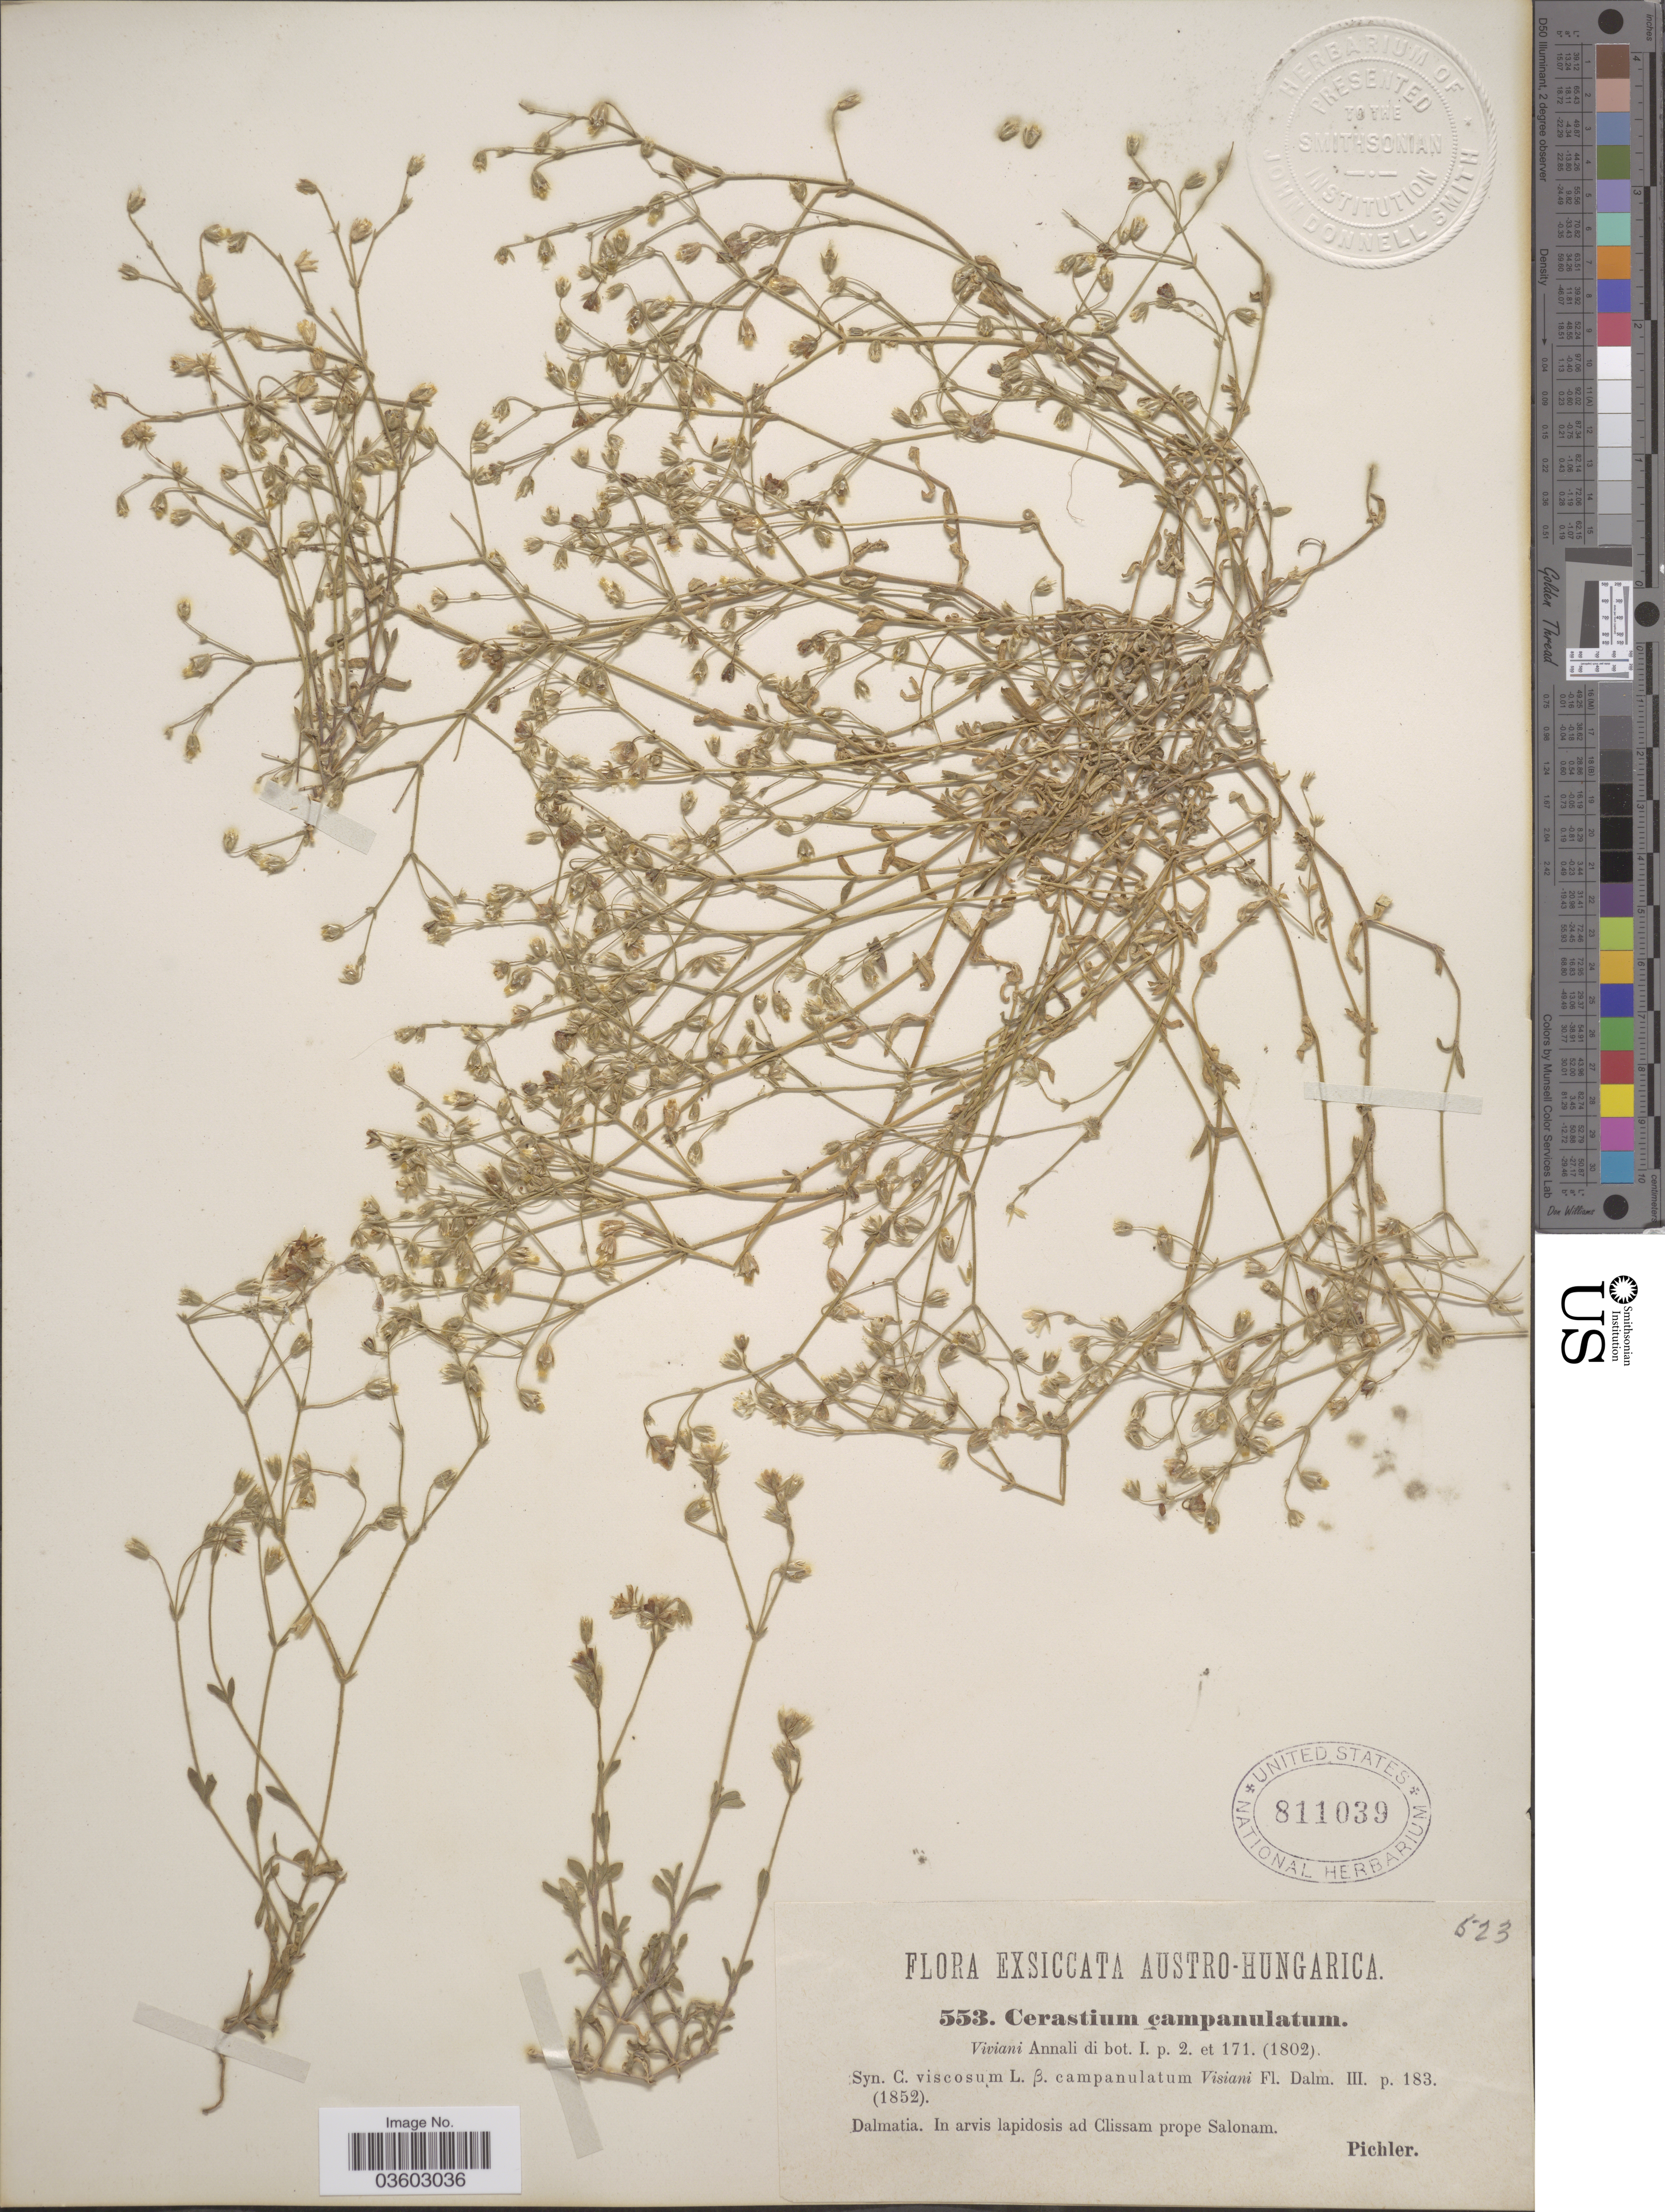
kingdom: Plantae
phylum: Tracheophyta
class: Magnoliopsida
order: Caryophyllales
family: Caryophyllaceae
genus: Cerastium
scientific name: Cerastium campanulatum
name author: Viv.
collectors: Pichler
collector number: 553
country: Croatia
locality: Austro-Hungarica. Dalmatia. In arvis lapidosis ad Clissam prope Salonam.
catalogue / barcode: US 811039